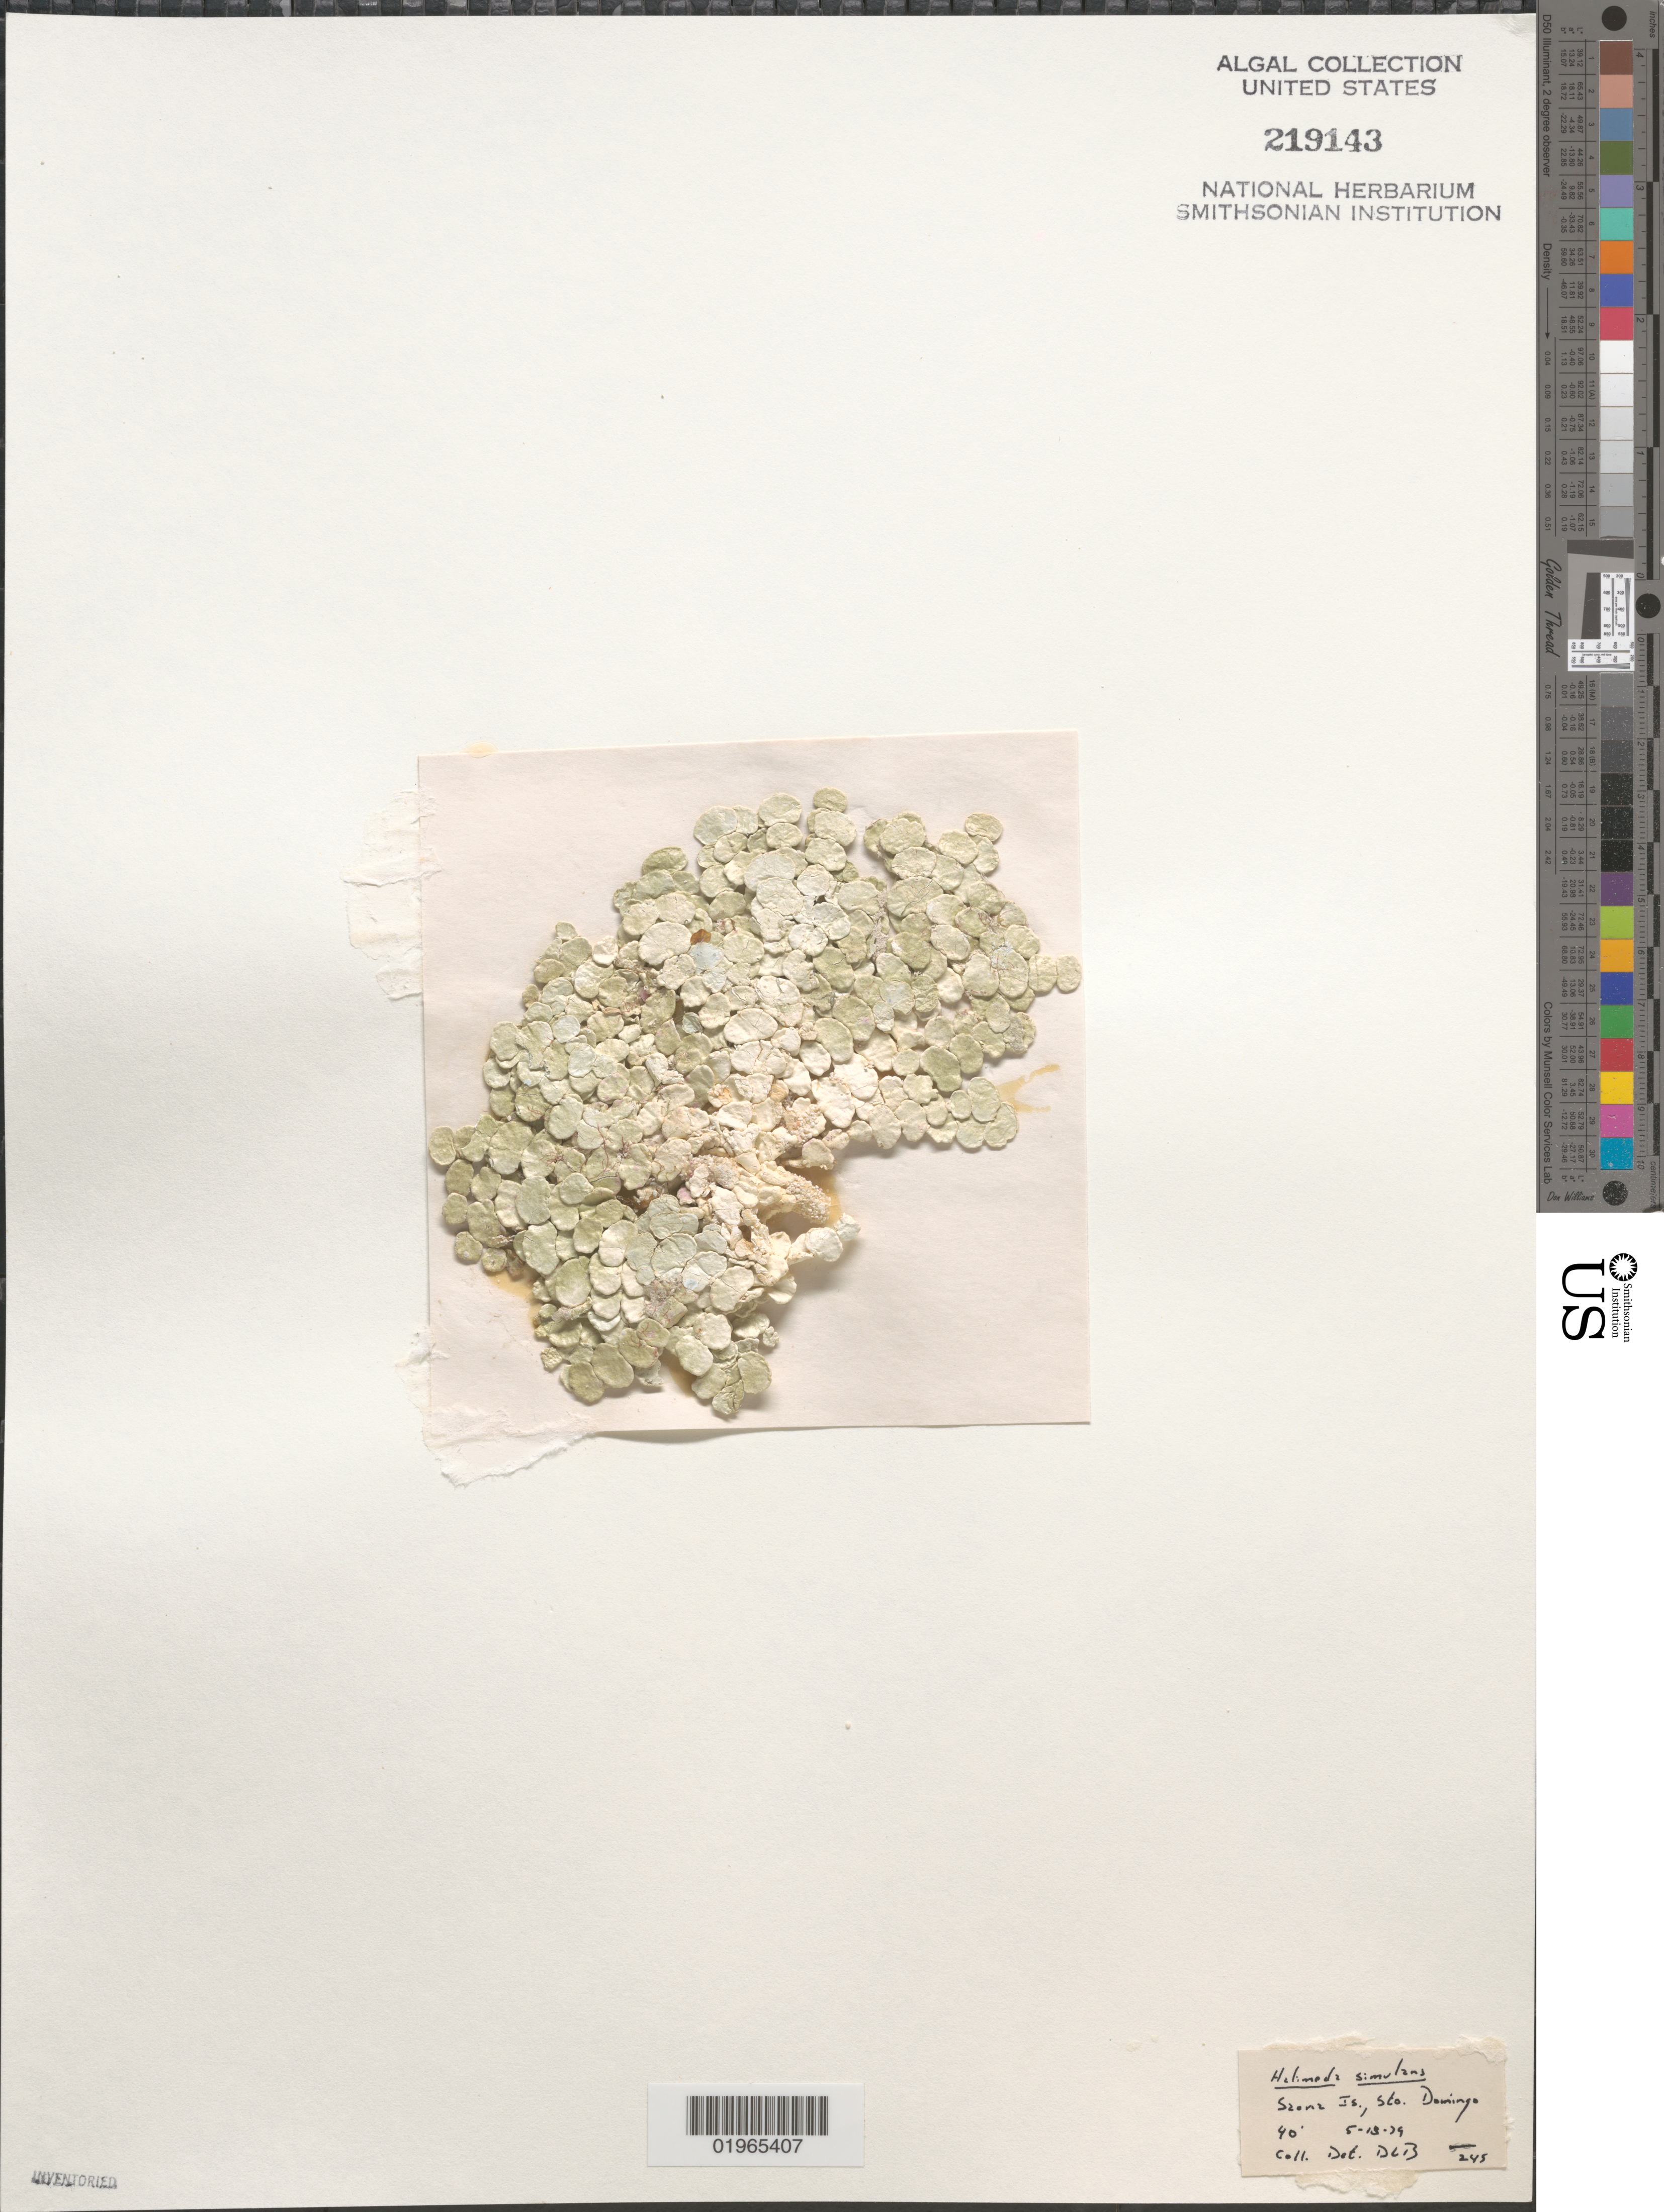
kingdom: Plantae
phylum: Chlorophyta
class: Ulvophyceae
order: Bryopsidales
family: Halimedaceae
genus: Halimeda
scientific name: Halimeda simulans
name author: M. Howe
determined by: Ballantine, D. L.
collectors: D.L. Ballantine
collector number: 245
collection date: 1979-05-18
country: Dominican Republic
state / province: Santo Domingo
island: Saona Island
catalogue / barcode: US 219143